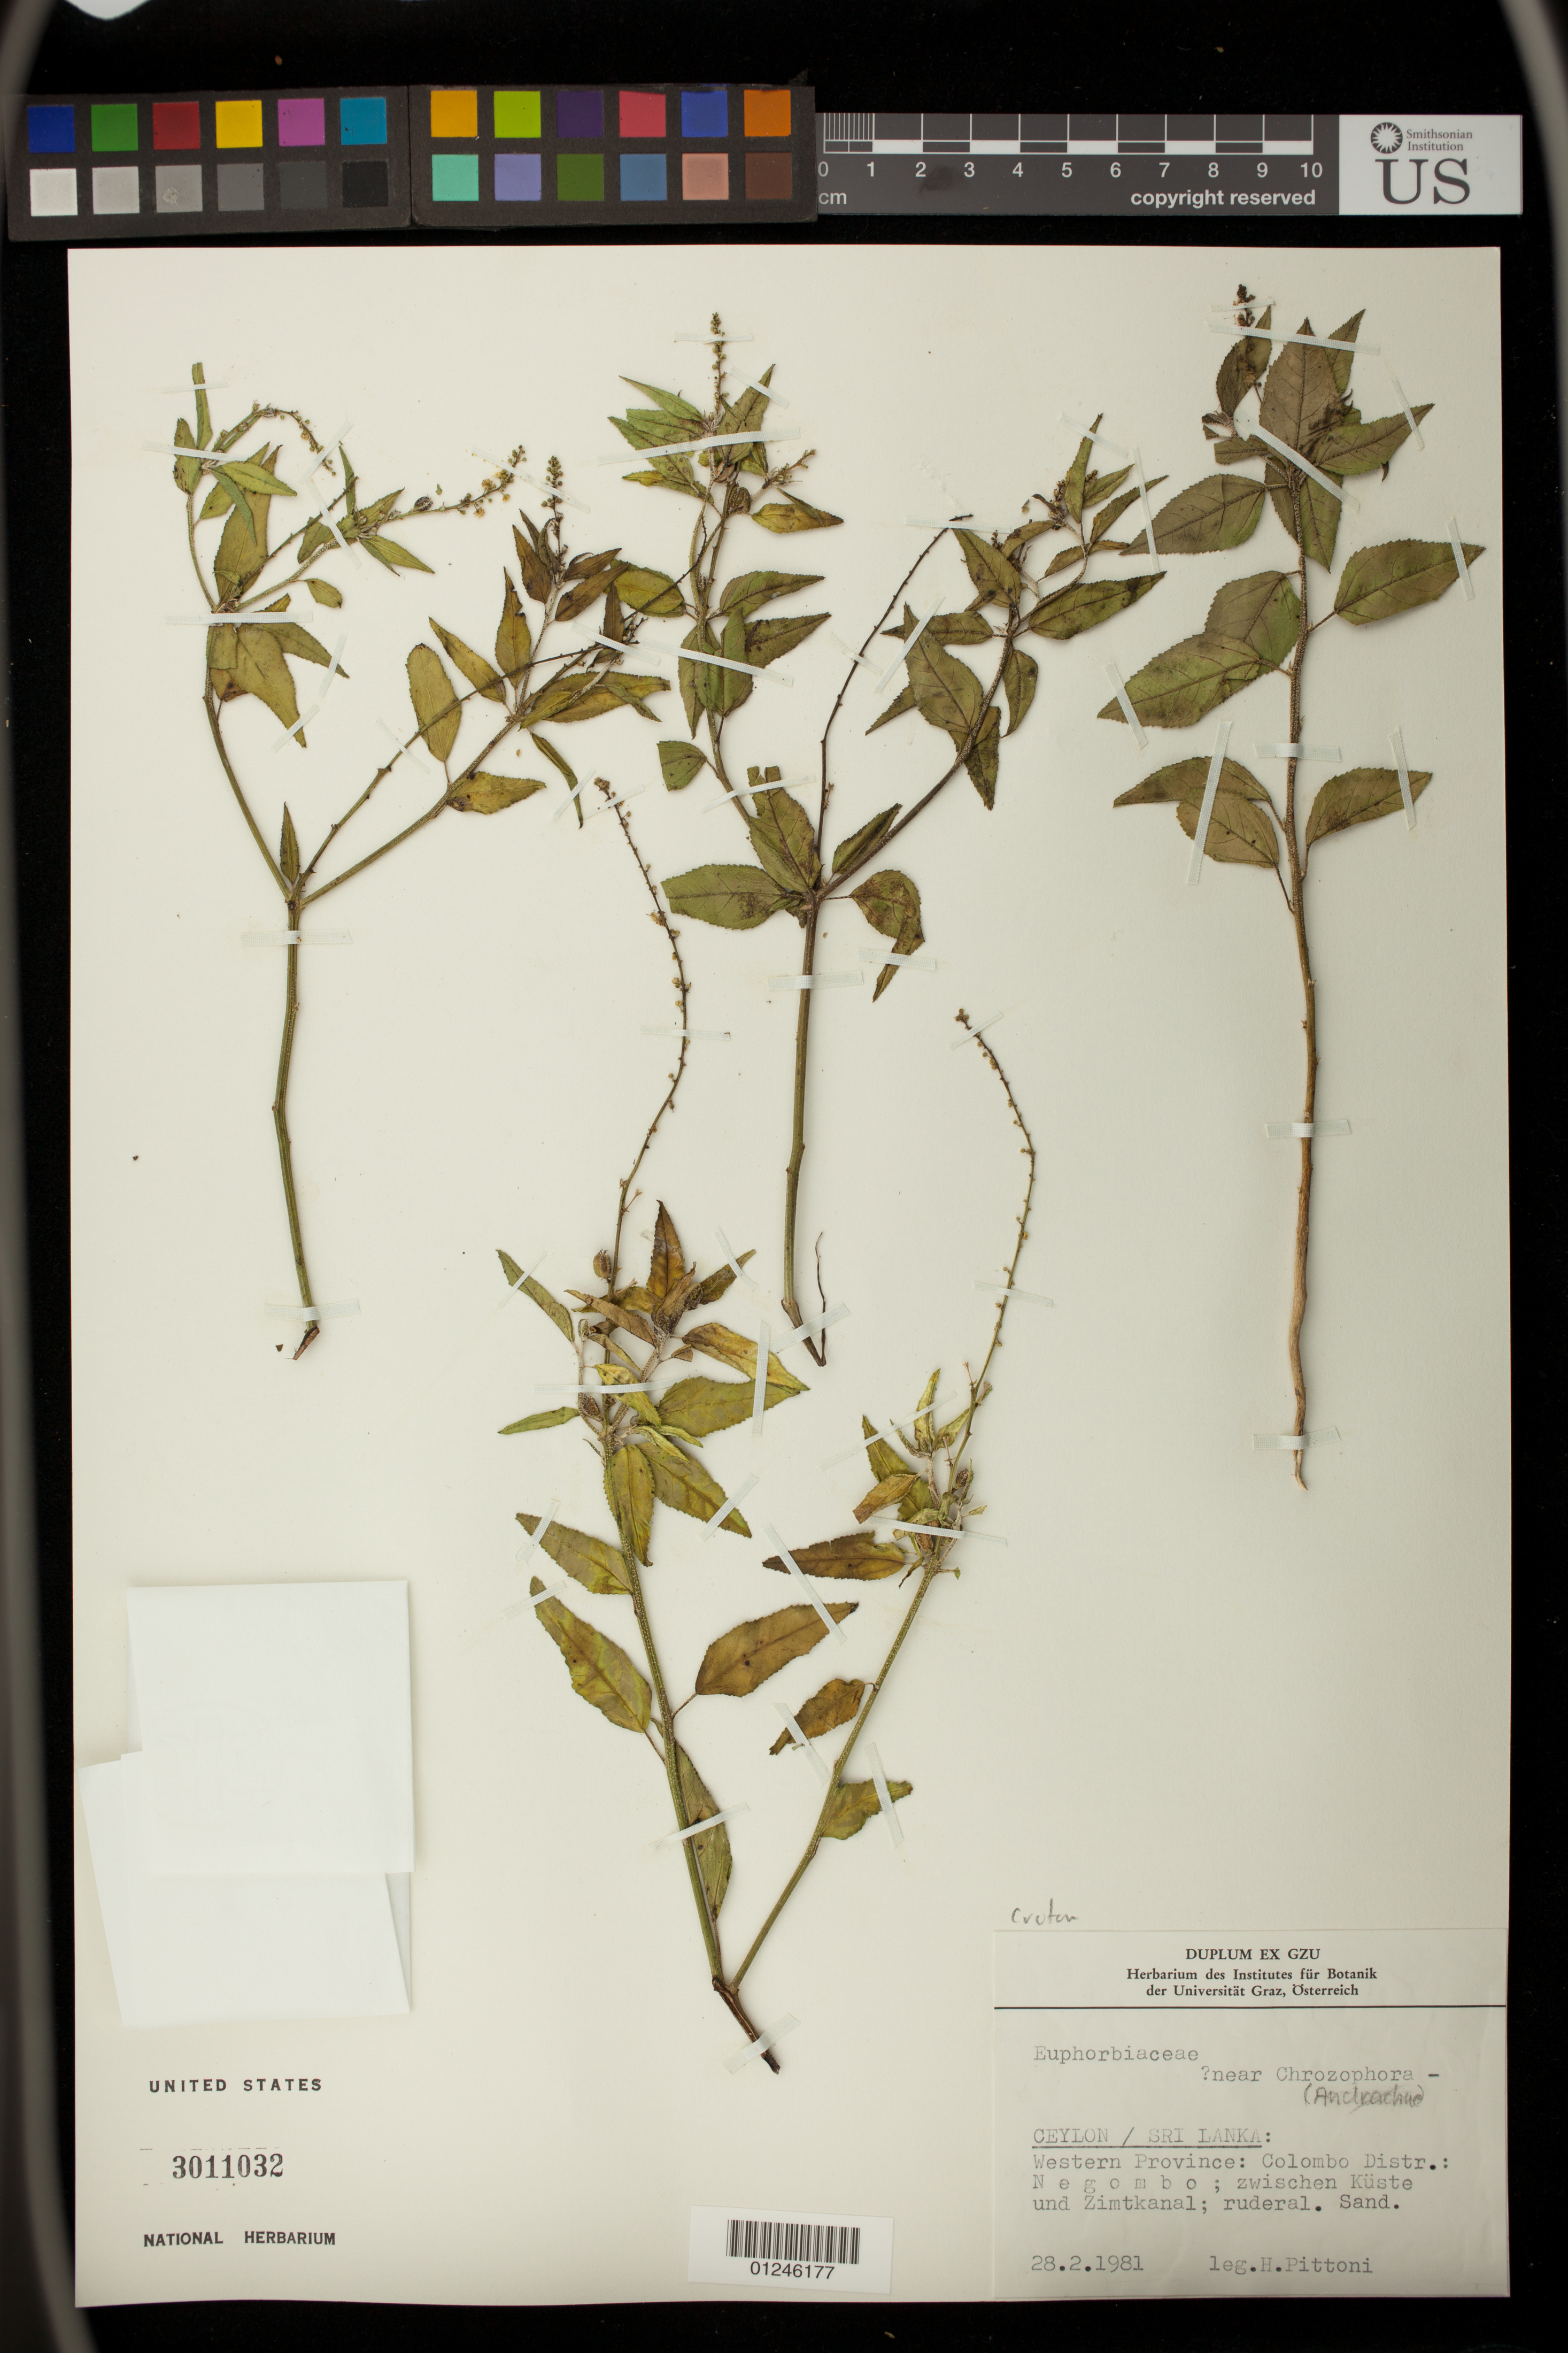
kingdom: Plantae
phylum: Tracheophyta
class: Magnoliopsida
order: Malpighiales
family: Euphorbiaceae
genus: Croton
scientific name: Croton sp.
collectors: H. Pittoni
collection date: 1981-02-28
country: Sri Lanka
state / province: Western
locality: Colombo Distr.: Negombo; zwischen Kuste und Zimtkanal; ruderal. Sand.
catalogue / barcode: US 3011032